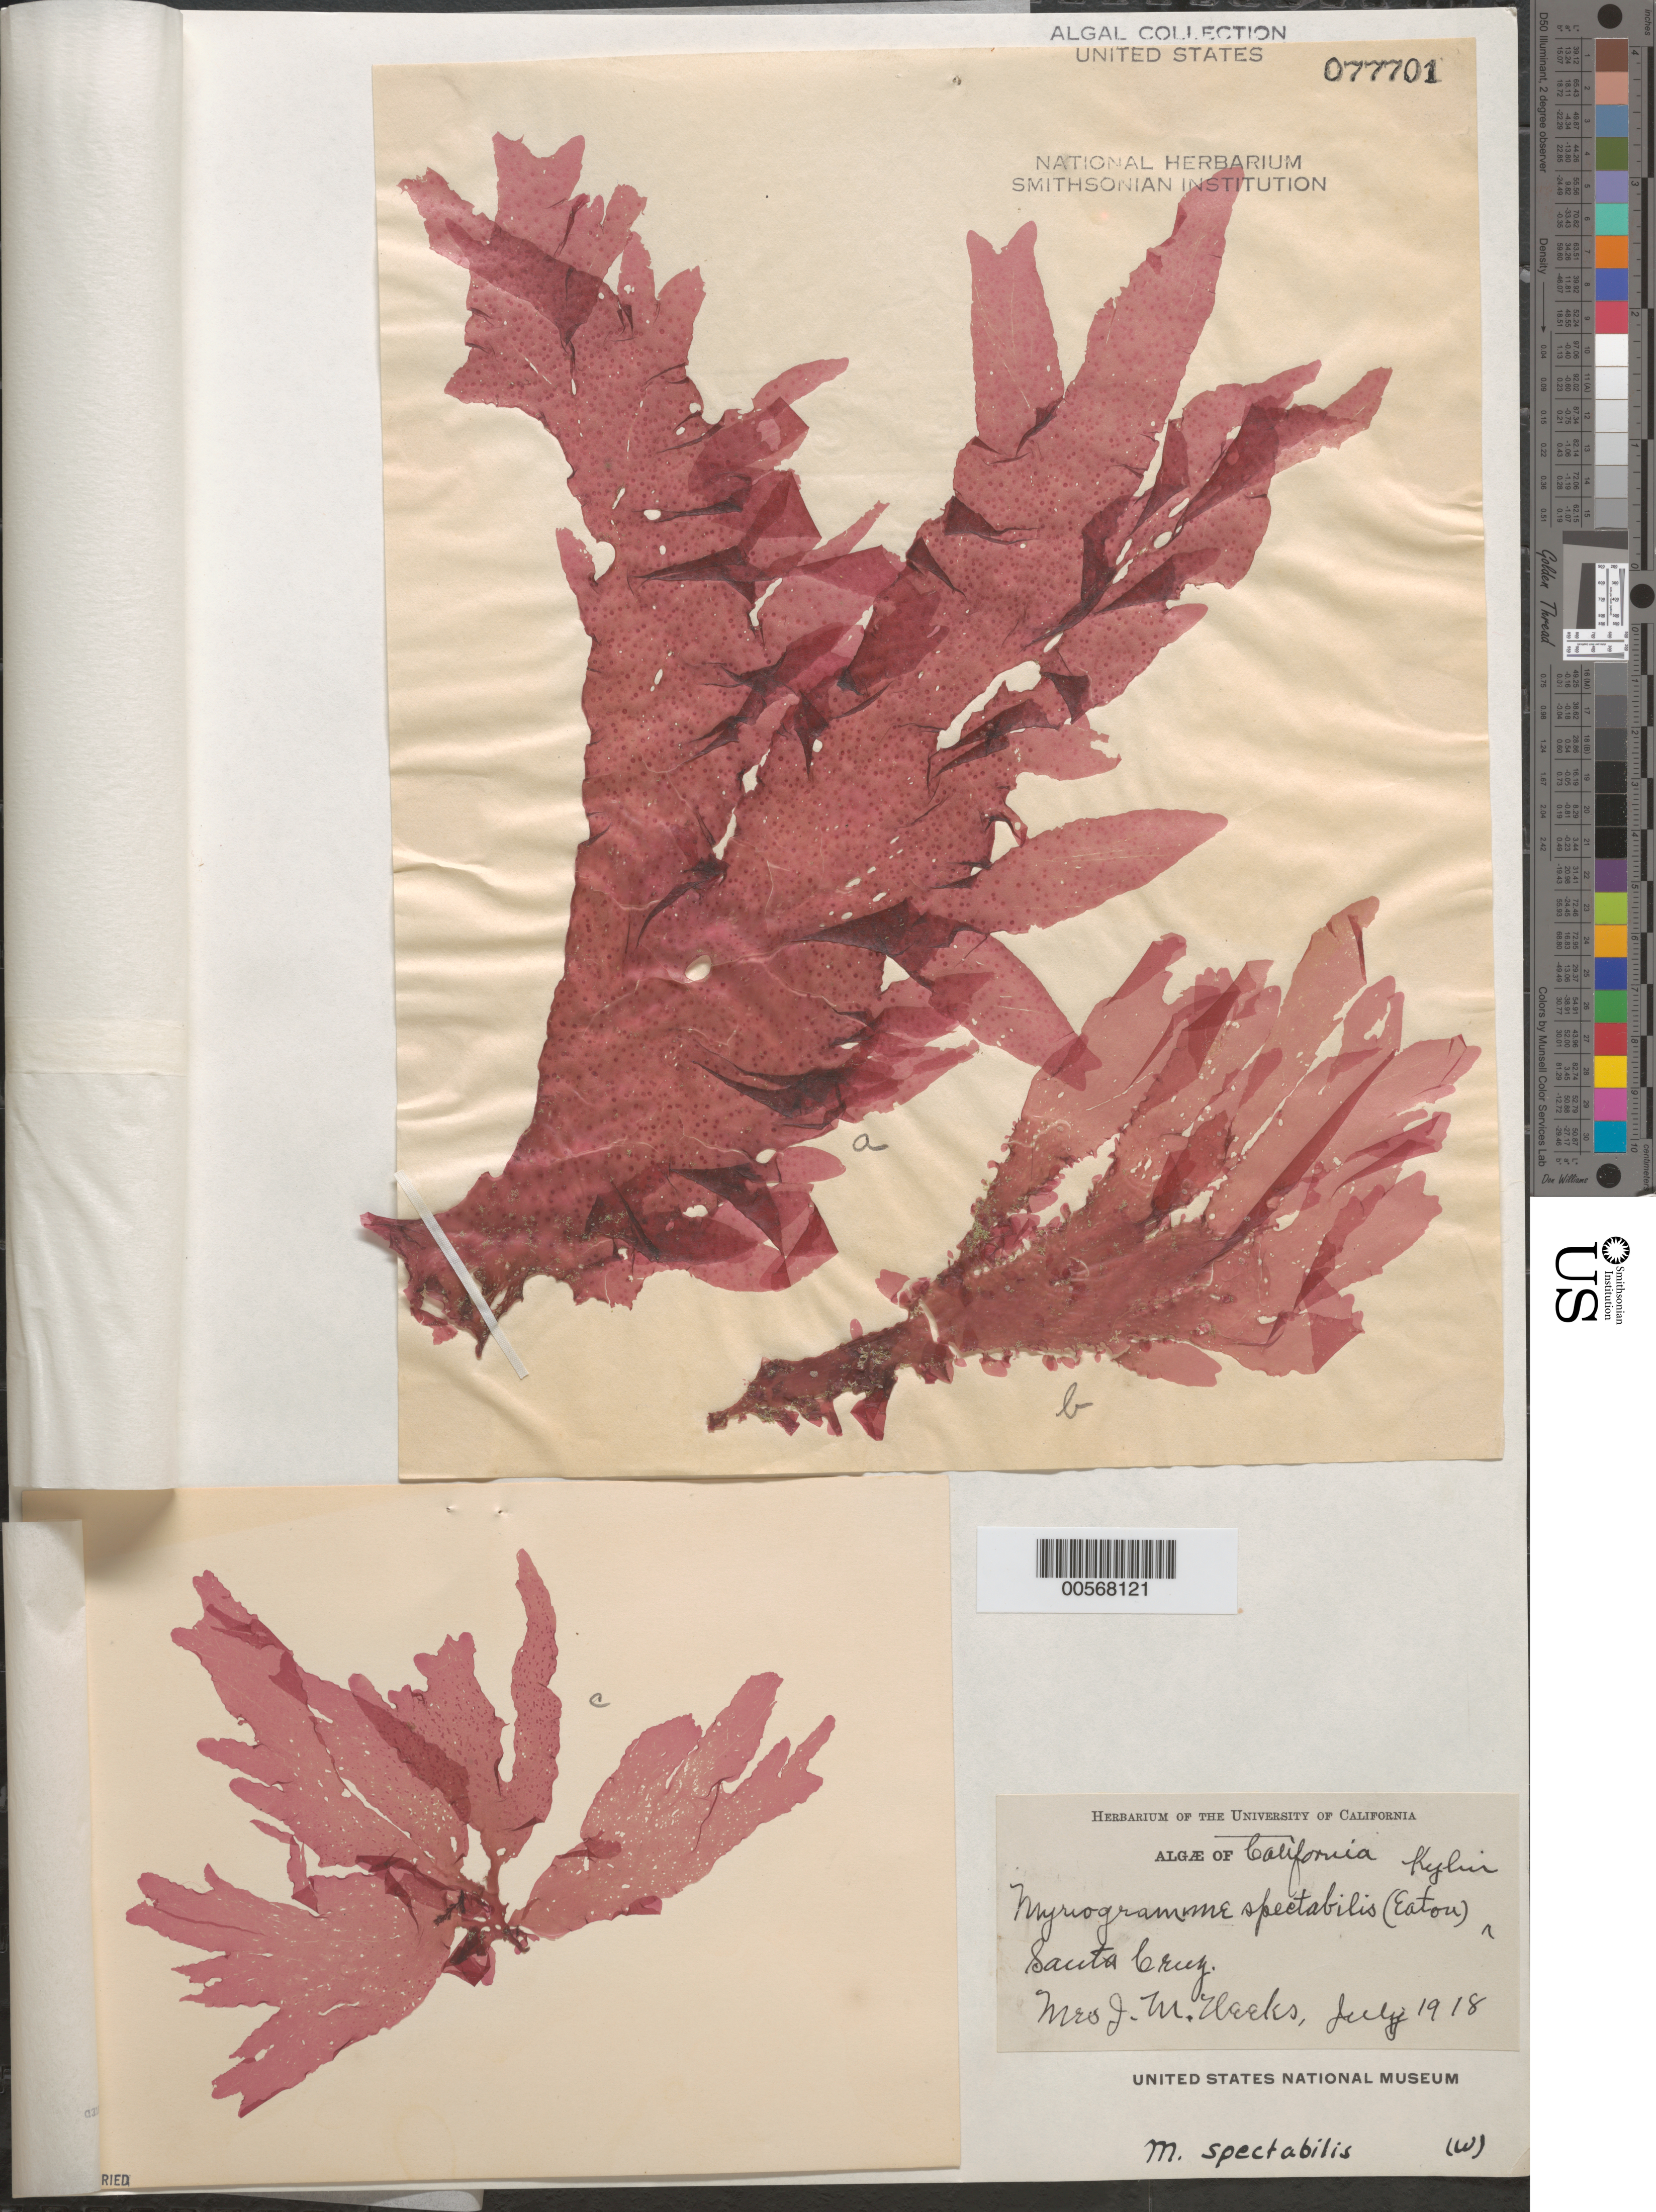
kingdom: Plantae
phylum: Rhodophyta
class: Florideophyceae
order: Ceramiales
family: Delesseriaceae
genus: Myriogramme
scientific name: Myriogramme spectabilis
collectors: Mrs. J. Weeks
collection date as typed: Jul 1918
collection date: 1918-07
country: United States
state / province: California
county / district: Santa Cruz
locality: Santa Cruz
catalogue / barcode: US 77701